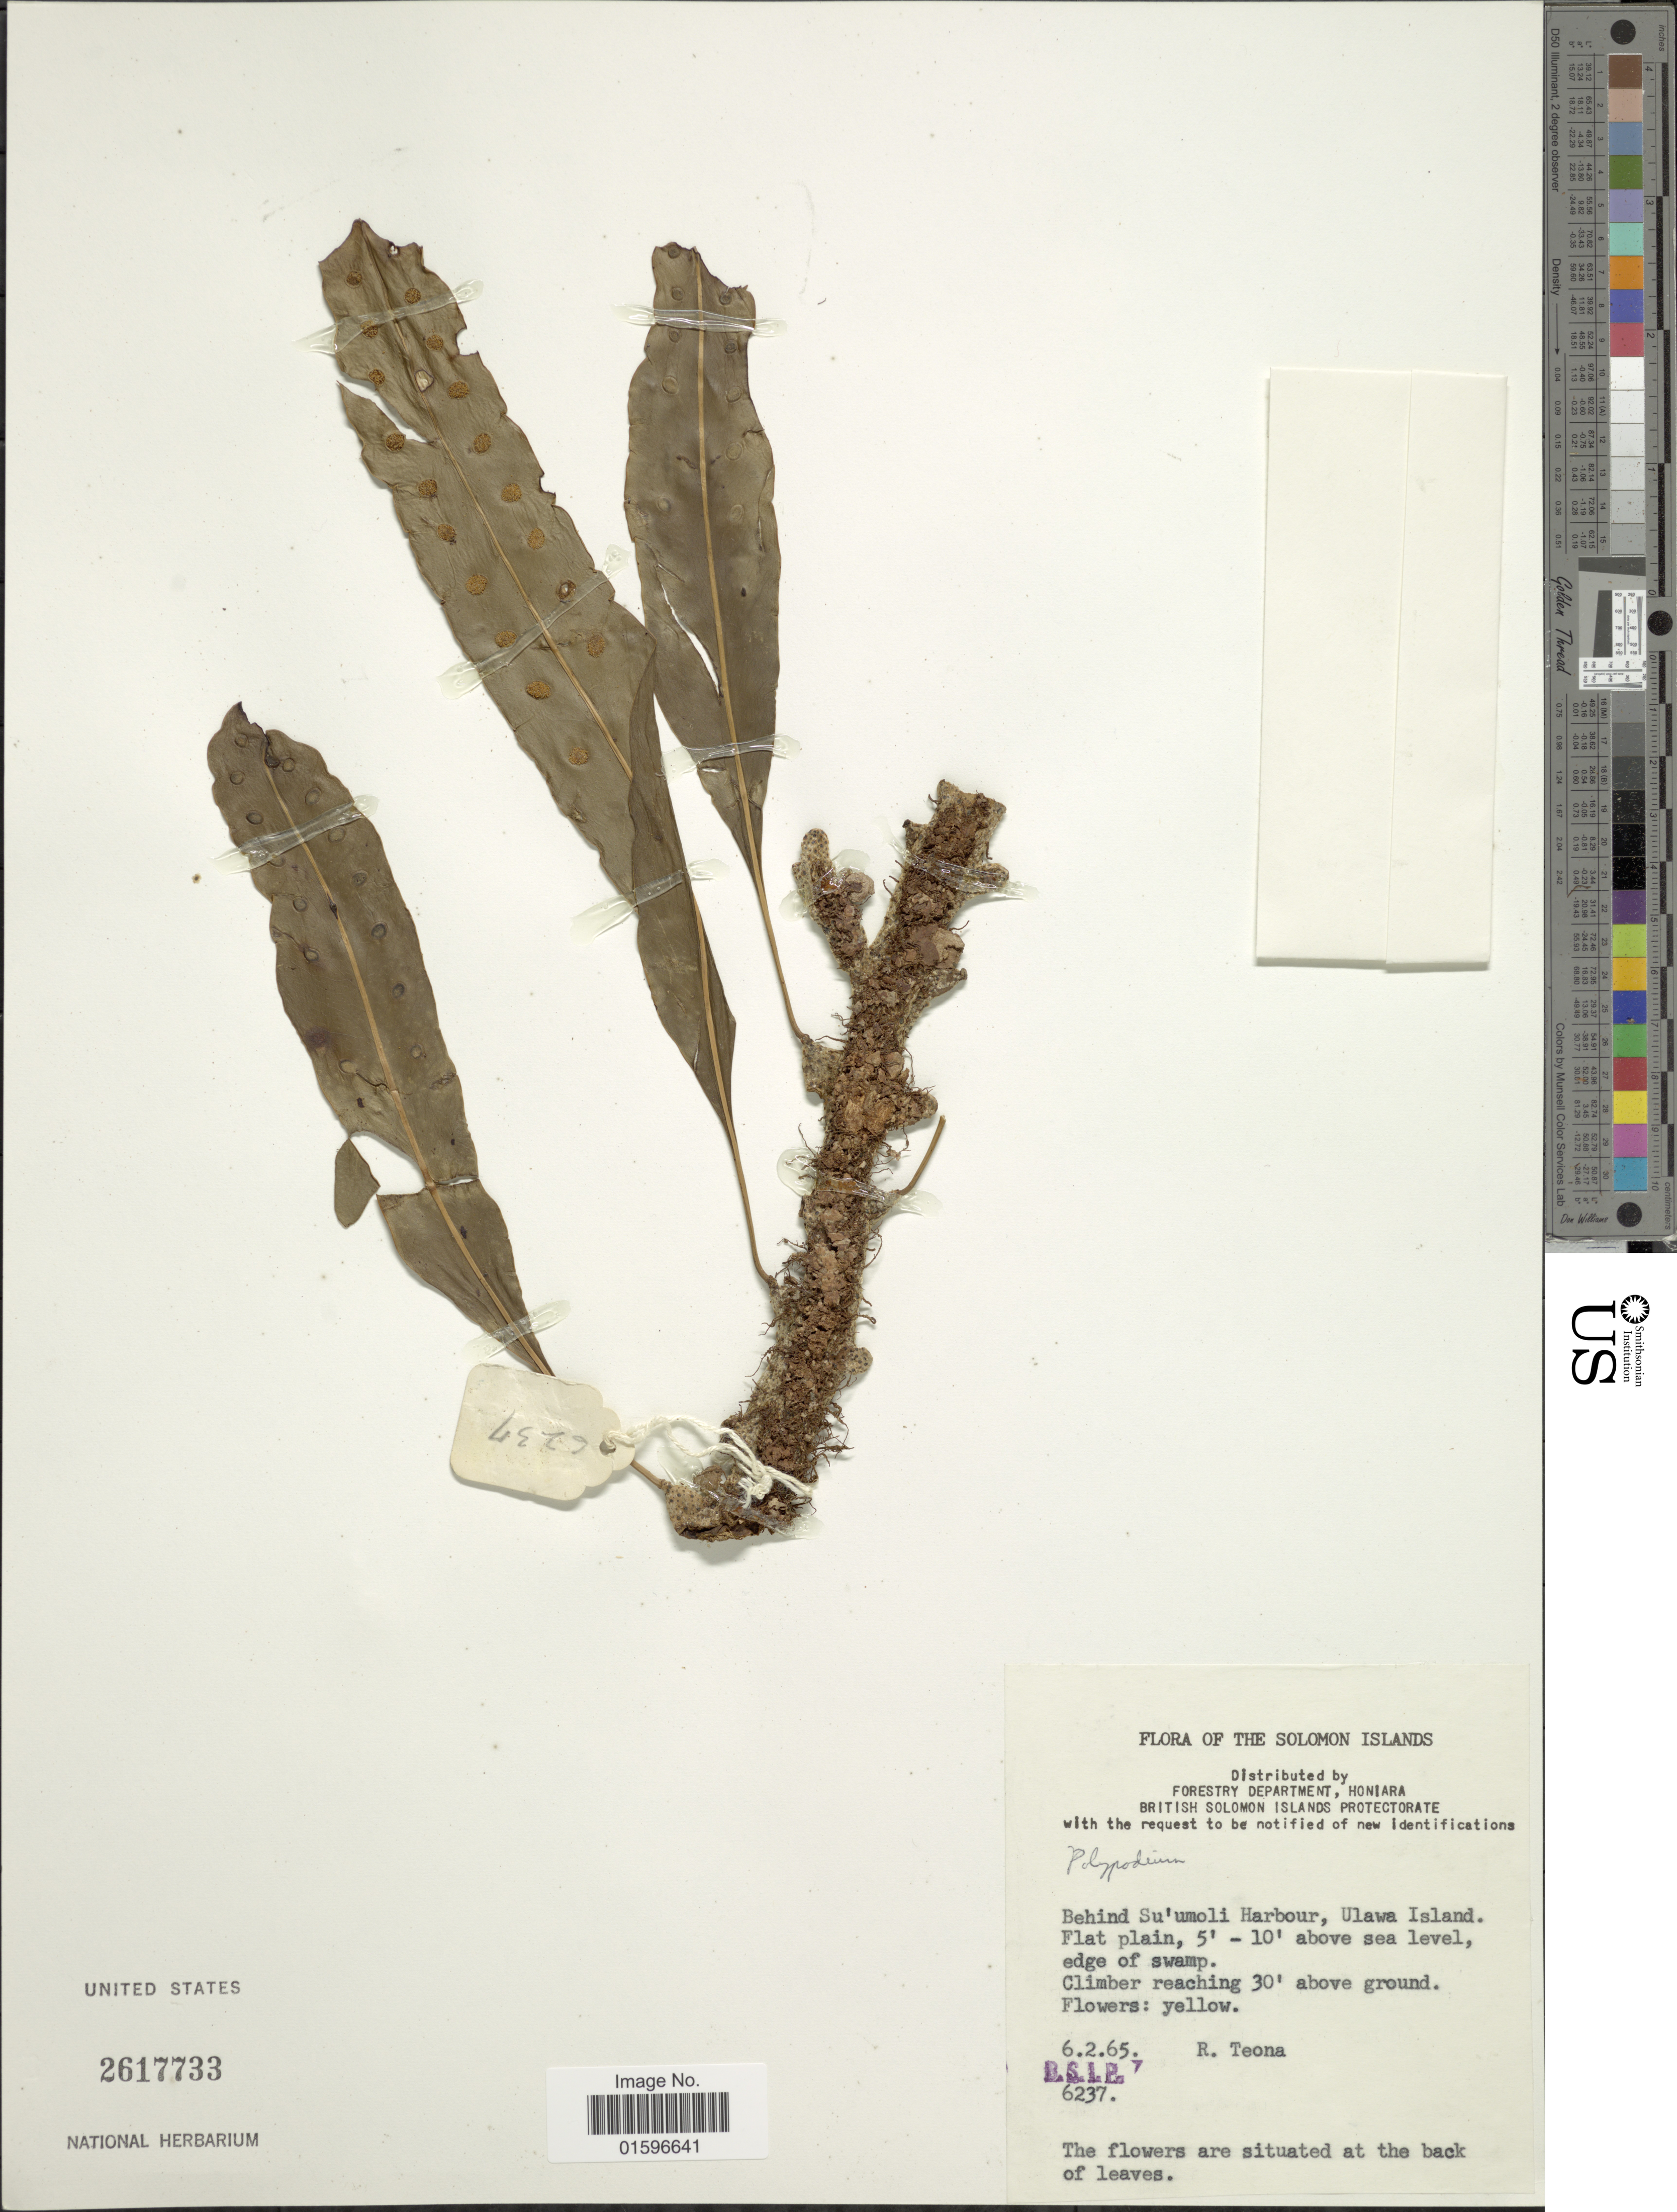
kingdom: Plantae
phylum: Tracheophyta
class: Polypodiopsida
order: Polypodiales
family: Polypodiaceae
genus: Polypodium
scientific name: Polypodium sp.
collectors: R. Teona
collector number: B. S. I. P. 6237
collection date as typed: Transcribed d/m/y: 6/2/65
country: Solomon Islands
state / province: Solomon Islands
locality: Solomon Islands. behind Su'umoli Harbour, Ulawa Island.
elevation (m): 2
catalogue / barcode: US 261773